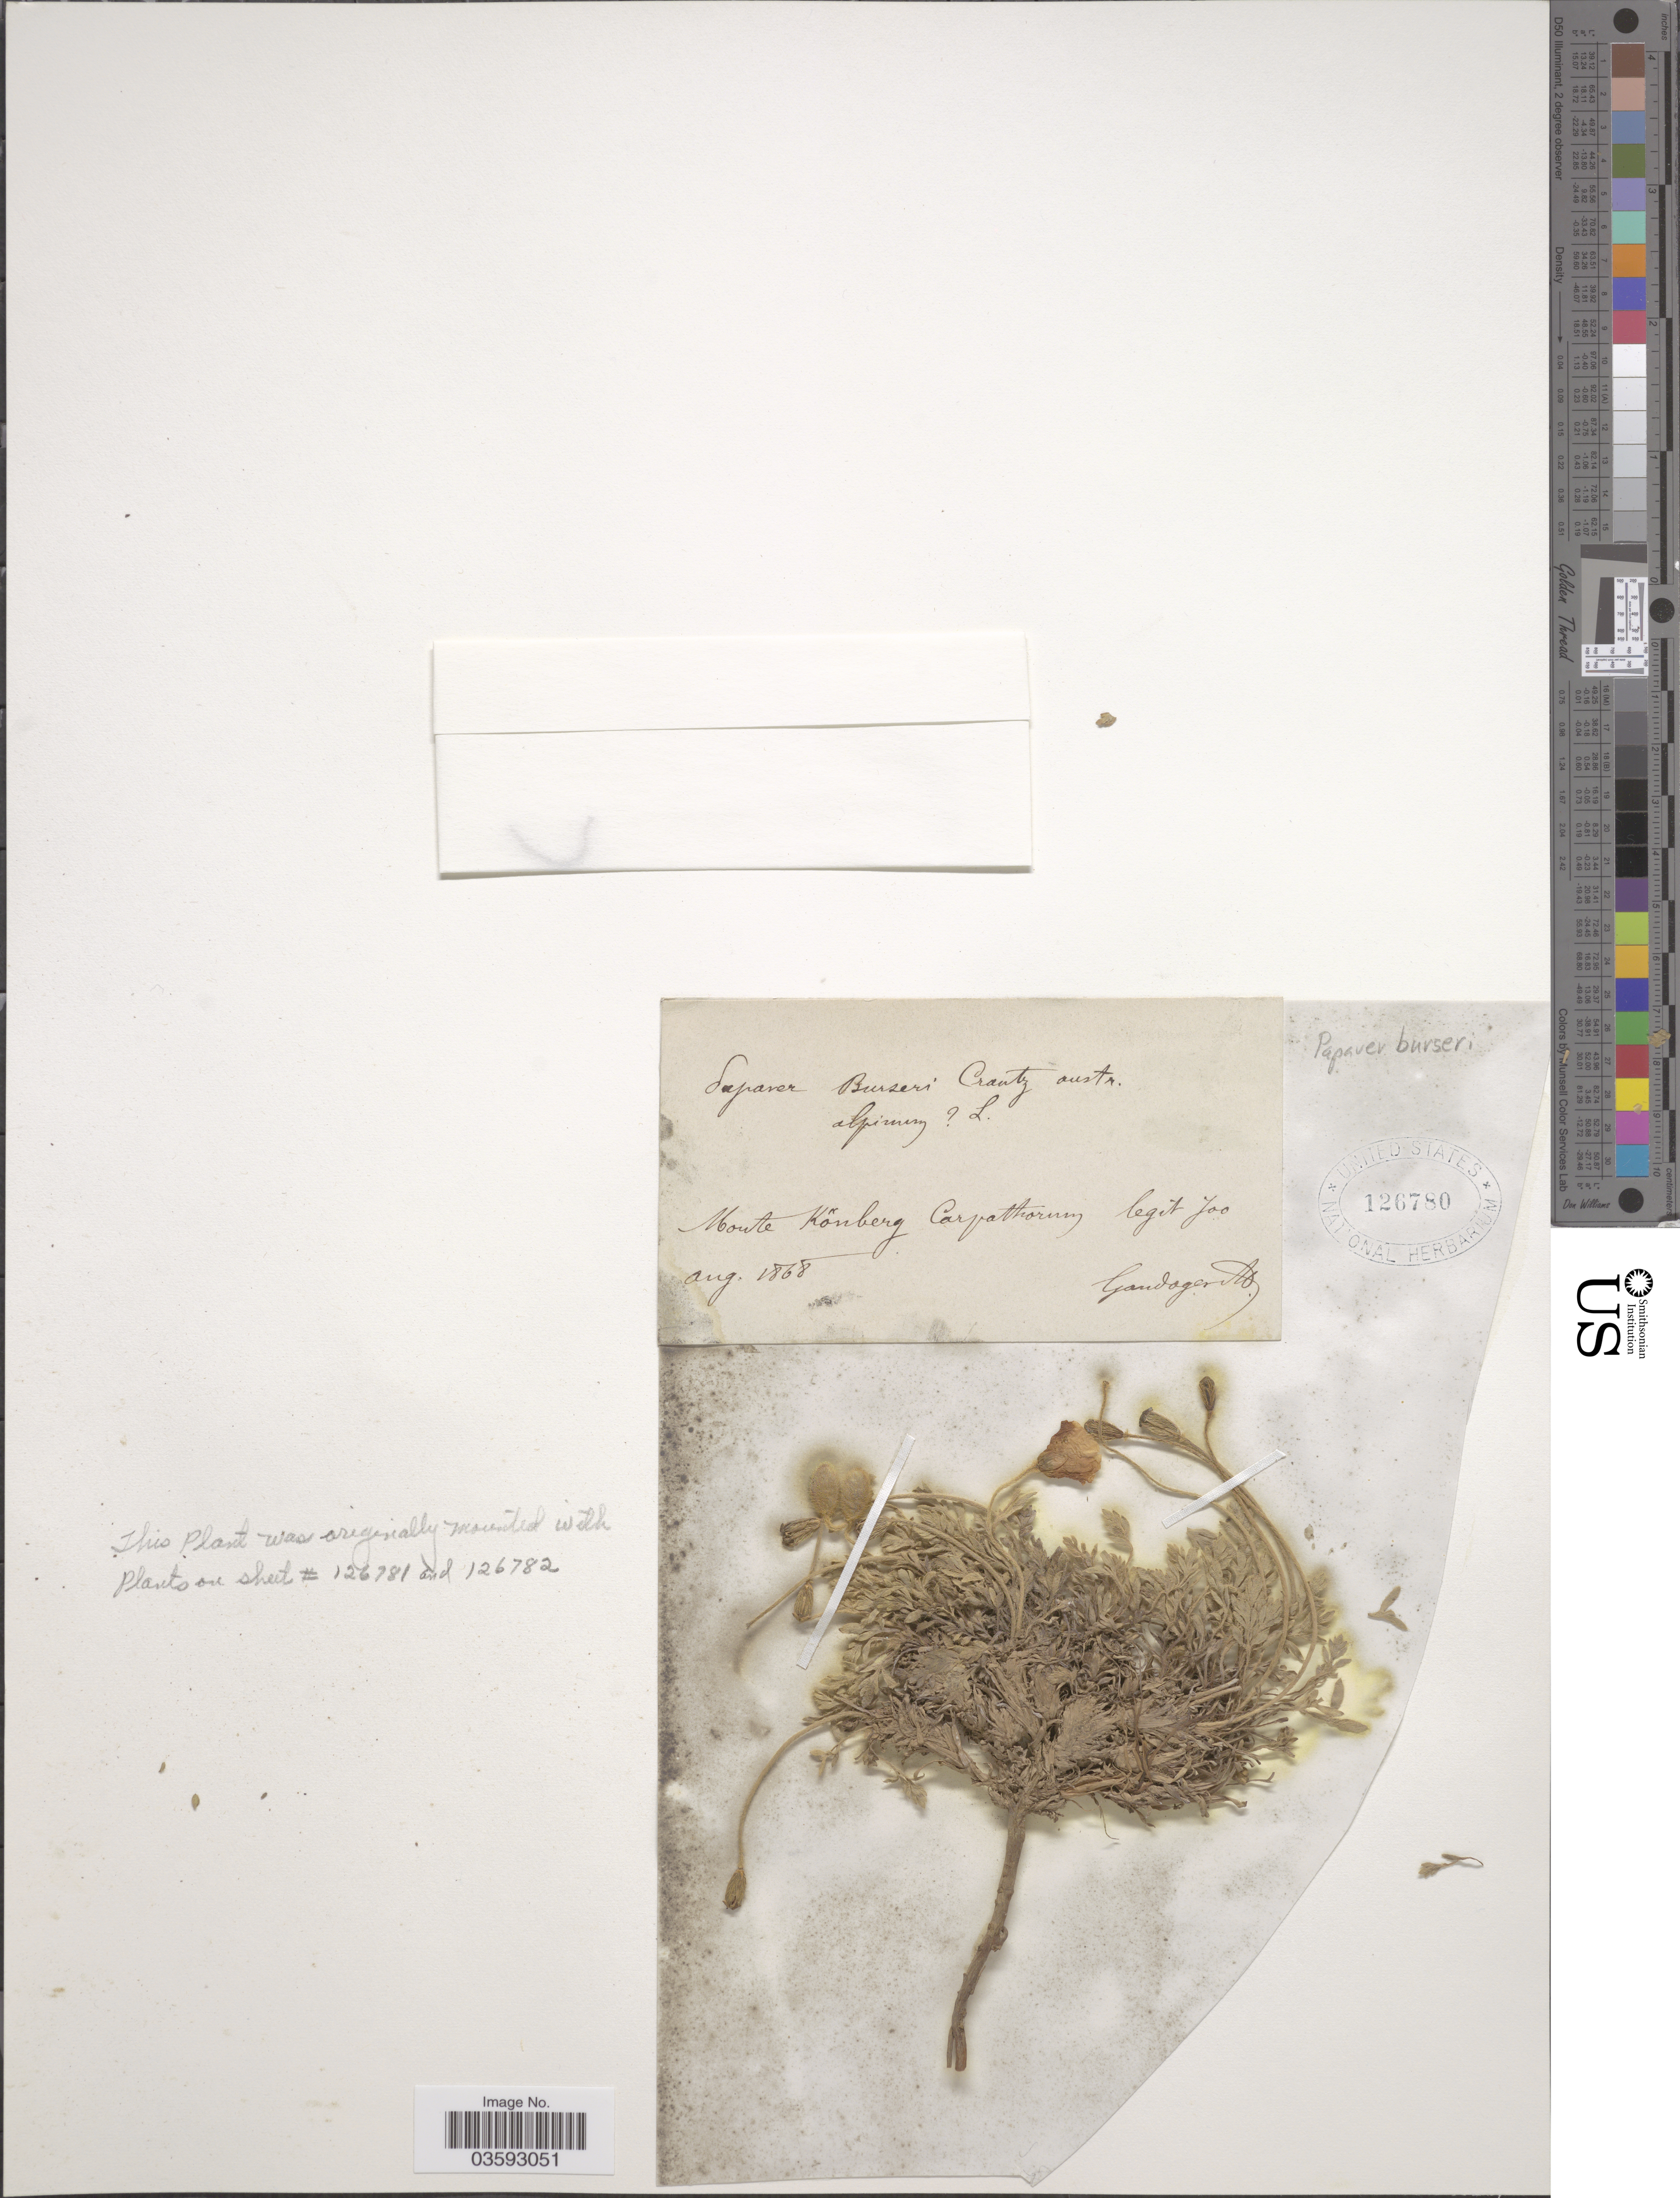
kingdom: Plantae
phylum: Tracheophyta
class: Magnoliopsida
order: Ranunculales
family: Papaveraceae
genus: Papaver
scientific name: Papaver burseri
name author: Crantz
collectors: M. Gandoger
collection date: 1868-08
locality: Monte Könberg Carpathorum.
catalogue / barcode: US 126780